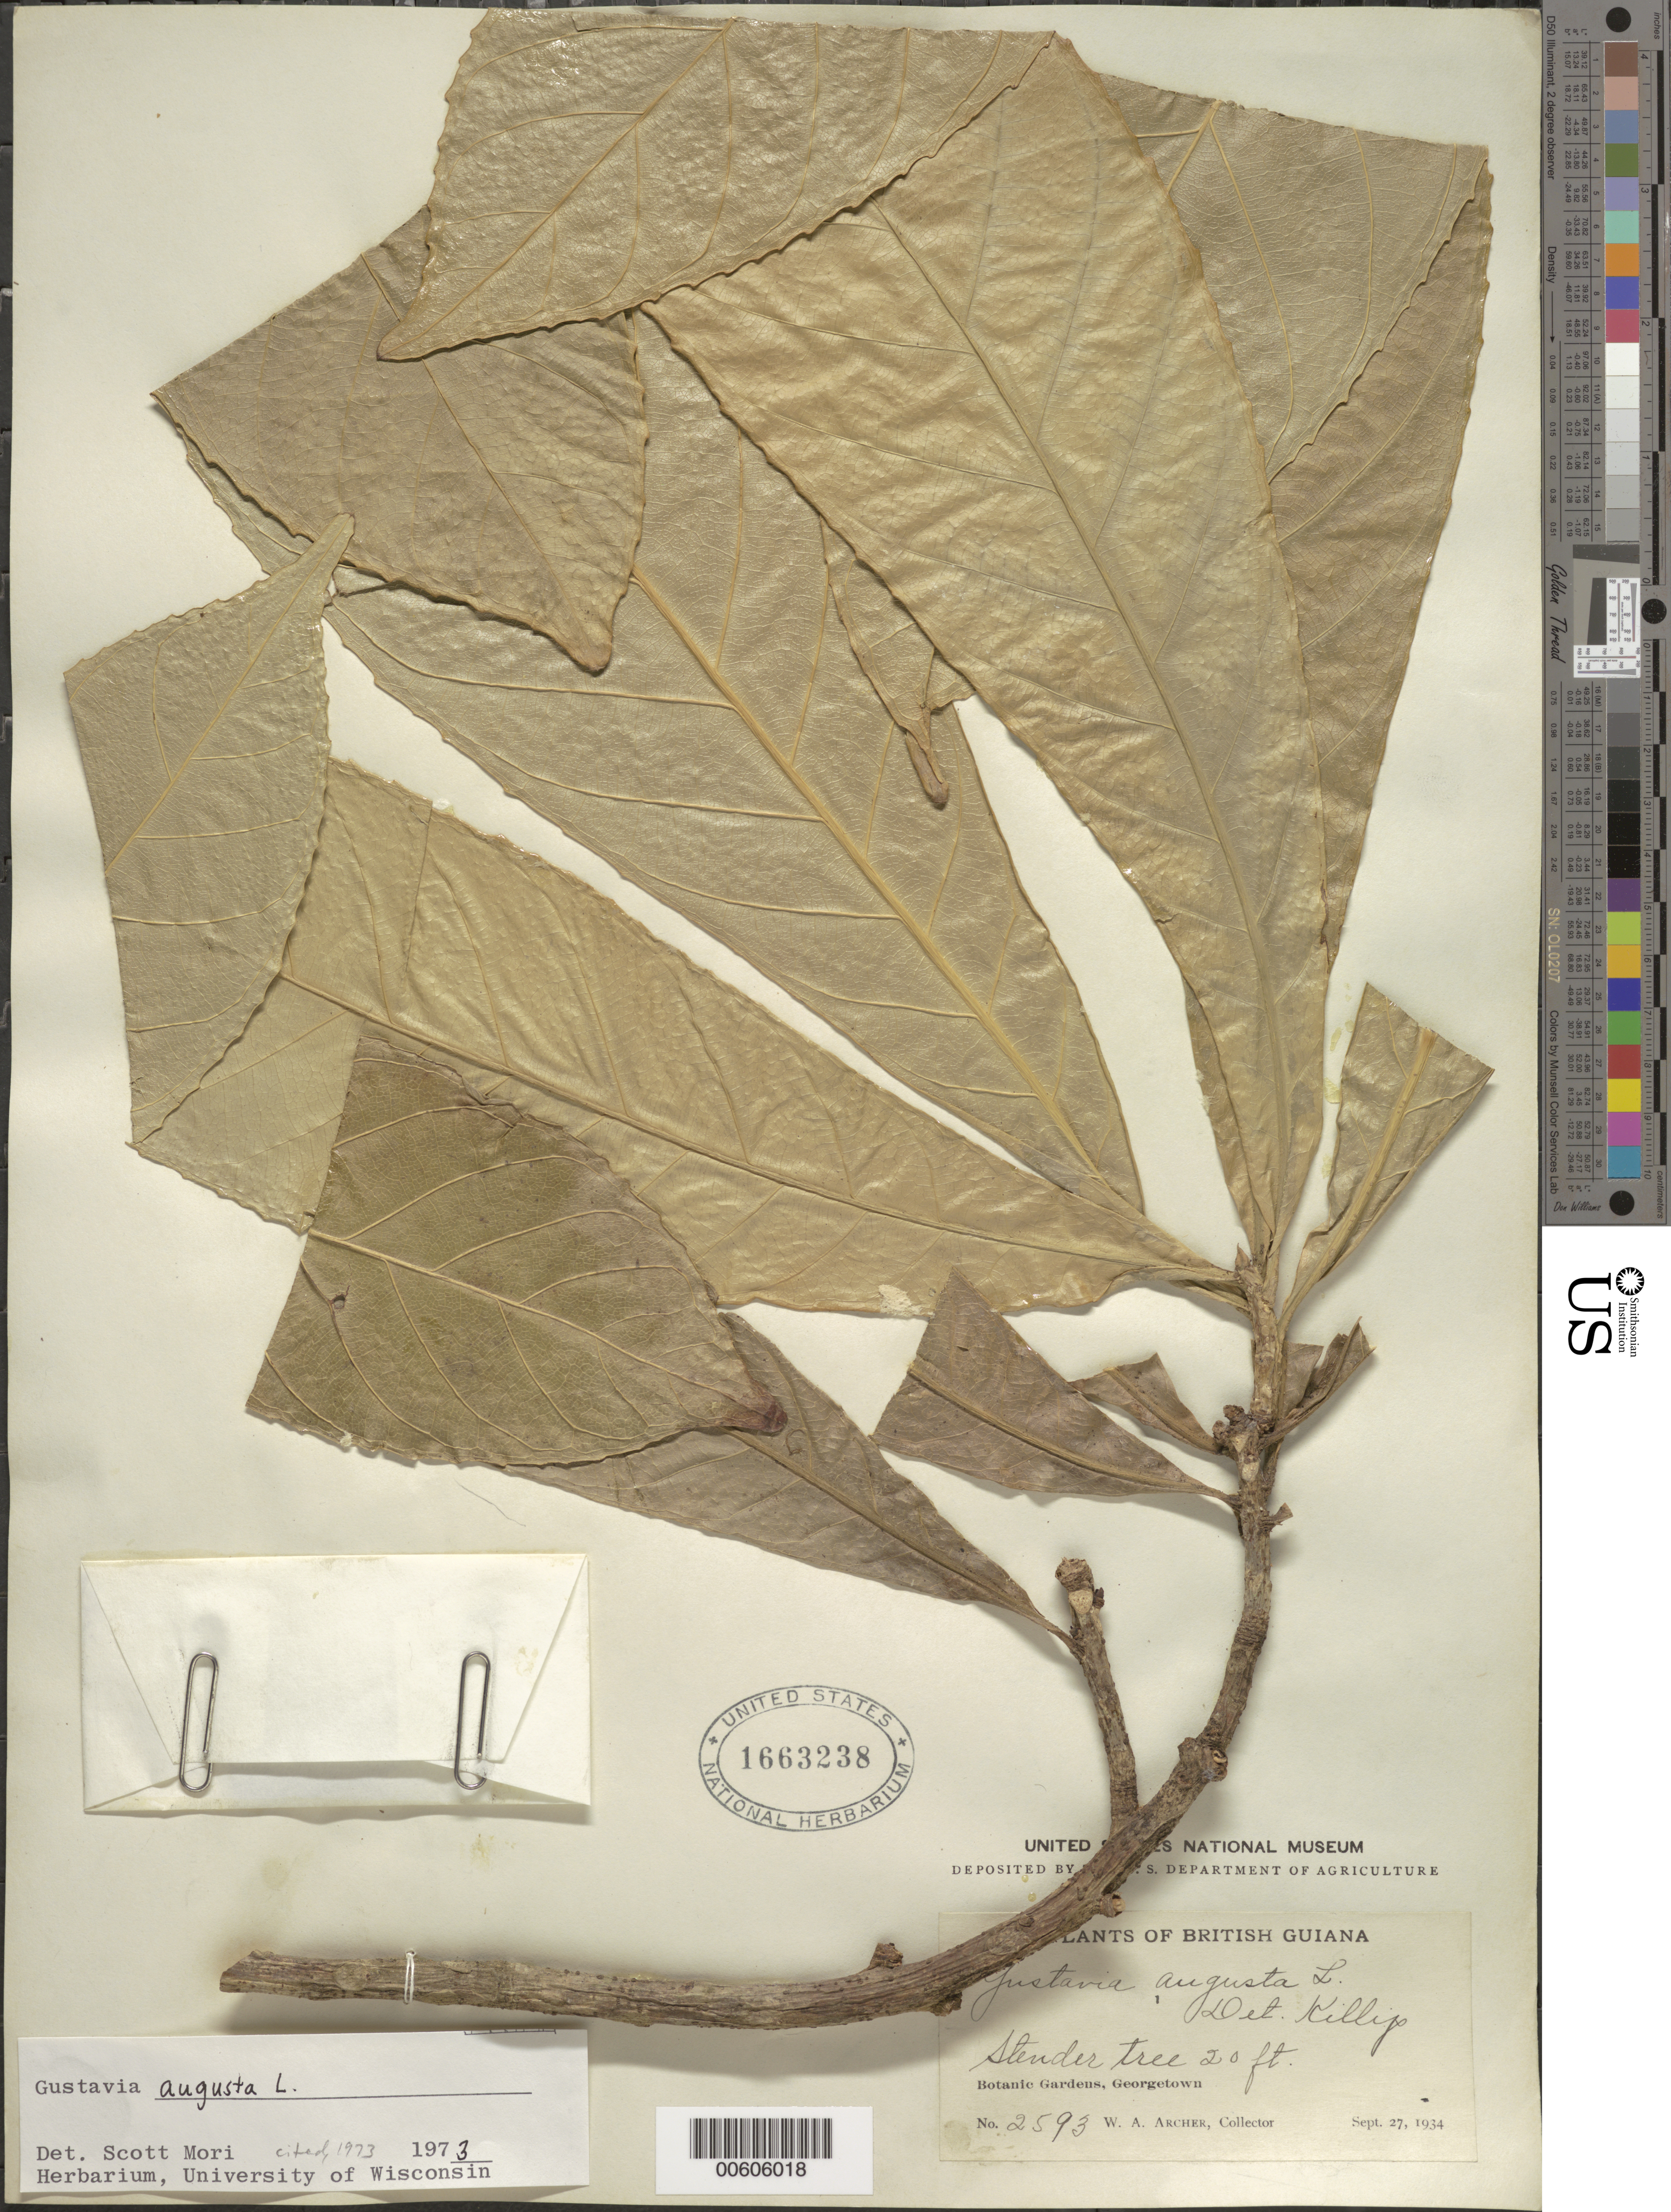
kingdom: Plantae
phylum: Tracheophyta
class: Magnoliopsida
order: Ericales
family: Lecythidaceae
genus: Gustavia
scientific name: Gustavia augusta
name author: L.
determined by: Mori, Scott A.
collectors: W. A. Archer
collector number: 2593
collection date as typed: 27-Sep-34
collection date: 1934-09-27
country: Guyana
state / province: Demerara-Mahaica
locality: Georgetown, Botanic Gardens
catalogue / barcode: US 1663238